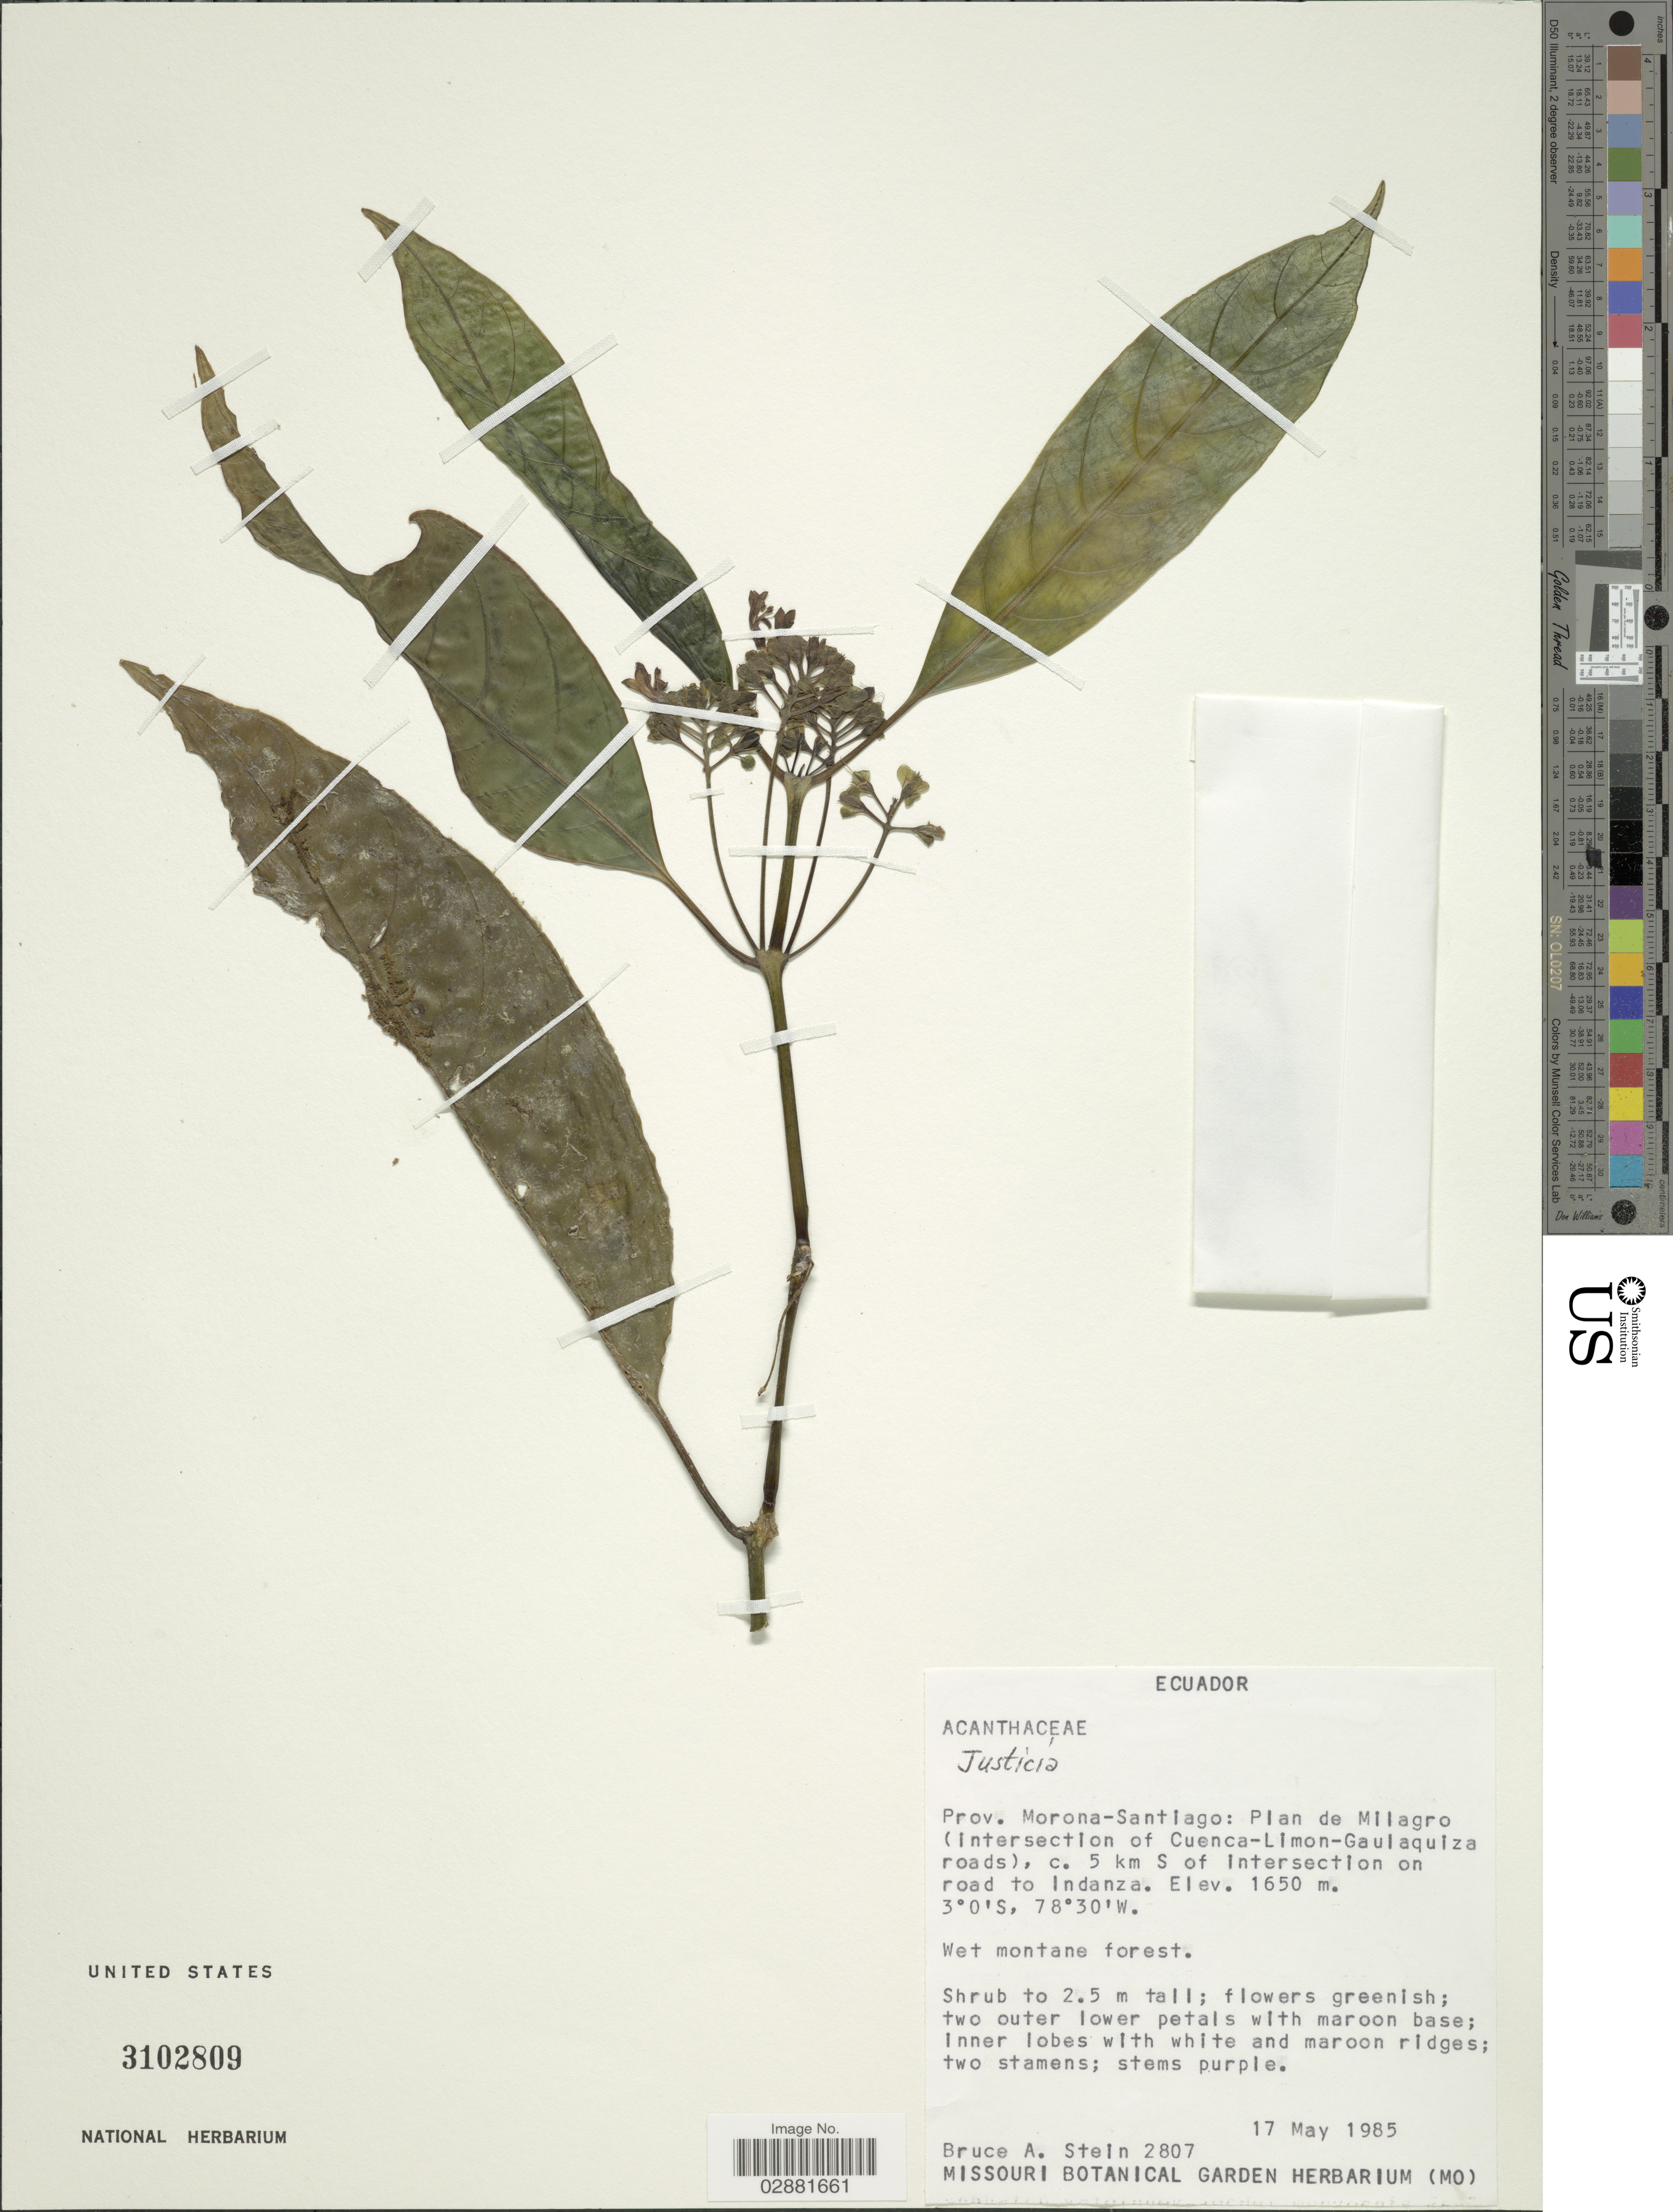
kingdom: Plantae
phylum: Tracheophyta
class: Magnoliopsida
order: Lamiales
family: Acanthaceae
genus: Justicia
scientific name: Justicia sp.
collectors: B. A. Stein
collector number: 2807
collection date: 1985-05-17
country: Ecuador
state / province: Morona-Santiago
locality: Plan de Milagro (intersection of Cuenca-Limon-Gaulaquiza roads), c. 5 km S of intersection on road to Indanza.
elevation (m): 1650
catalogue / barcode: US 3102809